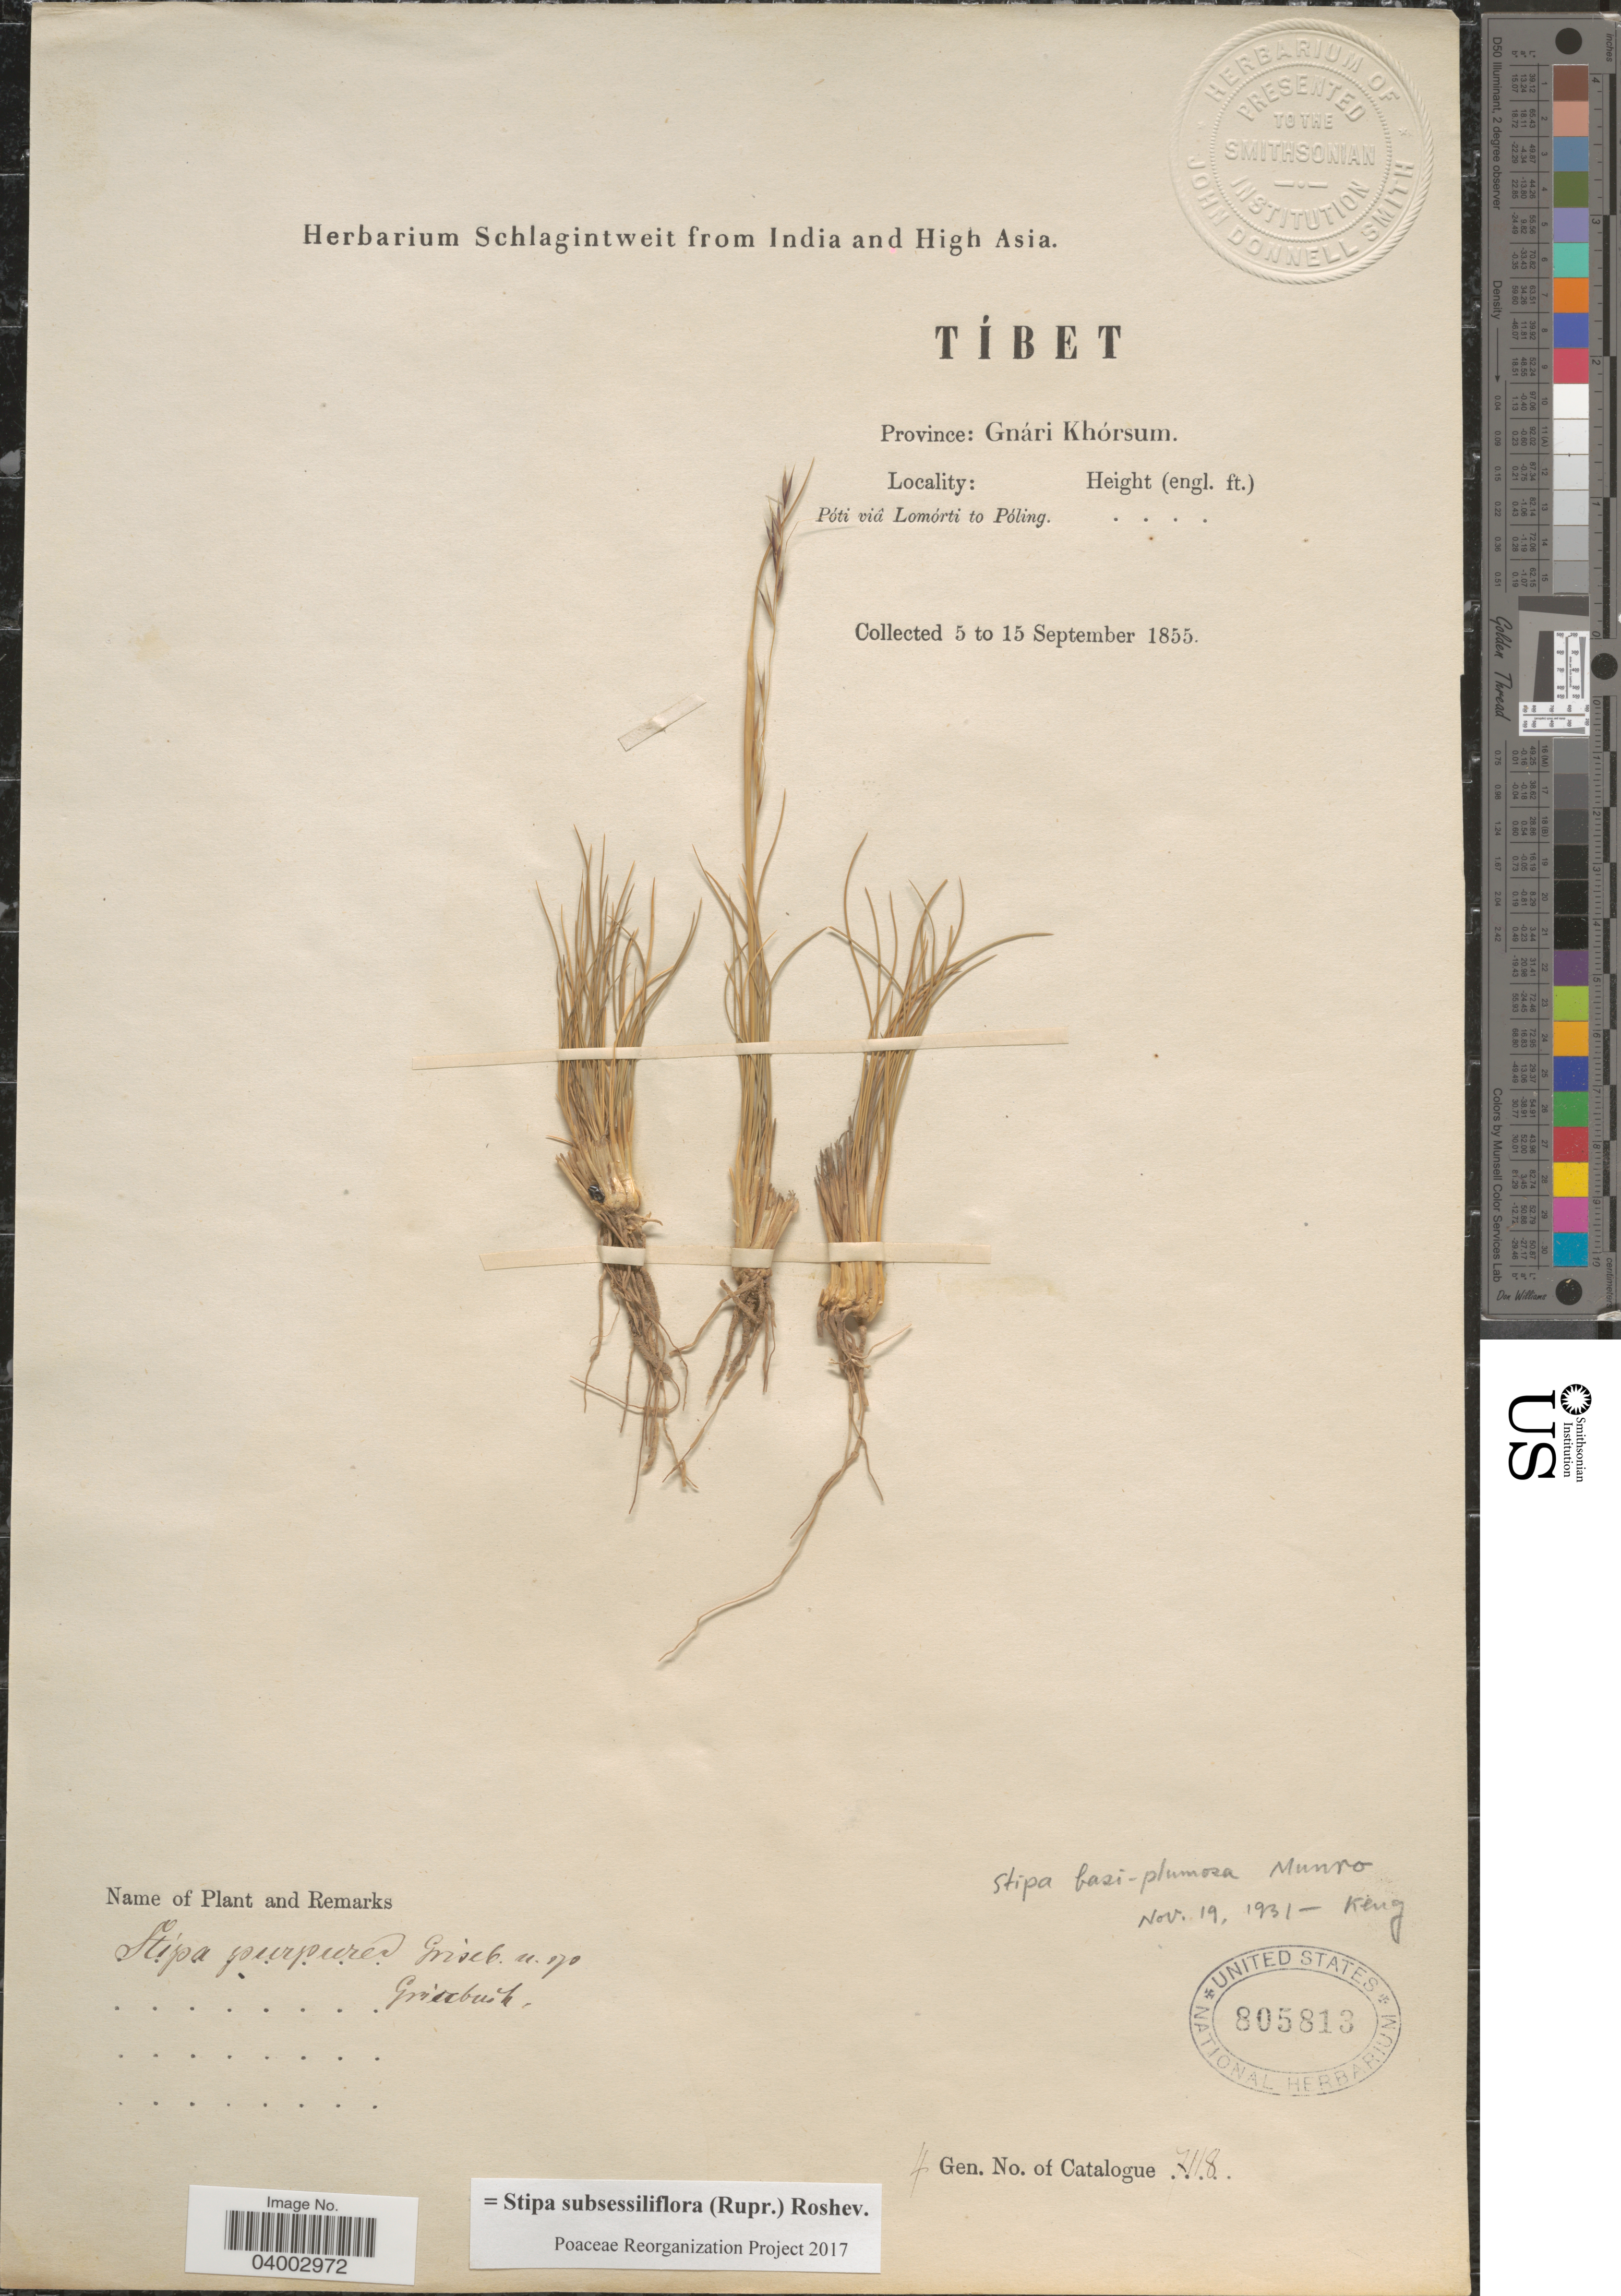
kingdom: Plantae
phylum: Tracheophyta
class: Liliopsida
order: Poales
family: Poaceae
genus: Stipa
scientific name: Stipa subsessiliflora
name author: (Rupr.) Roshev.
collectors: ex herb. Schlagintweit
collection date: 1855-09-05/1855-09-15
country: China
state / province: Xizang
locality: Tíbet. Province: Gnári Khórsum. Póti viâ Lomórti to Póling.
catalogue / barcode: US 805813